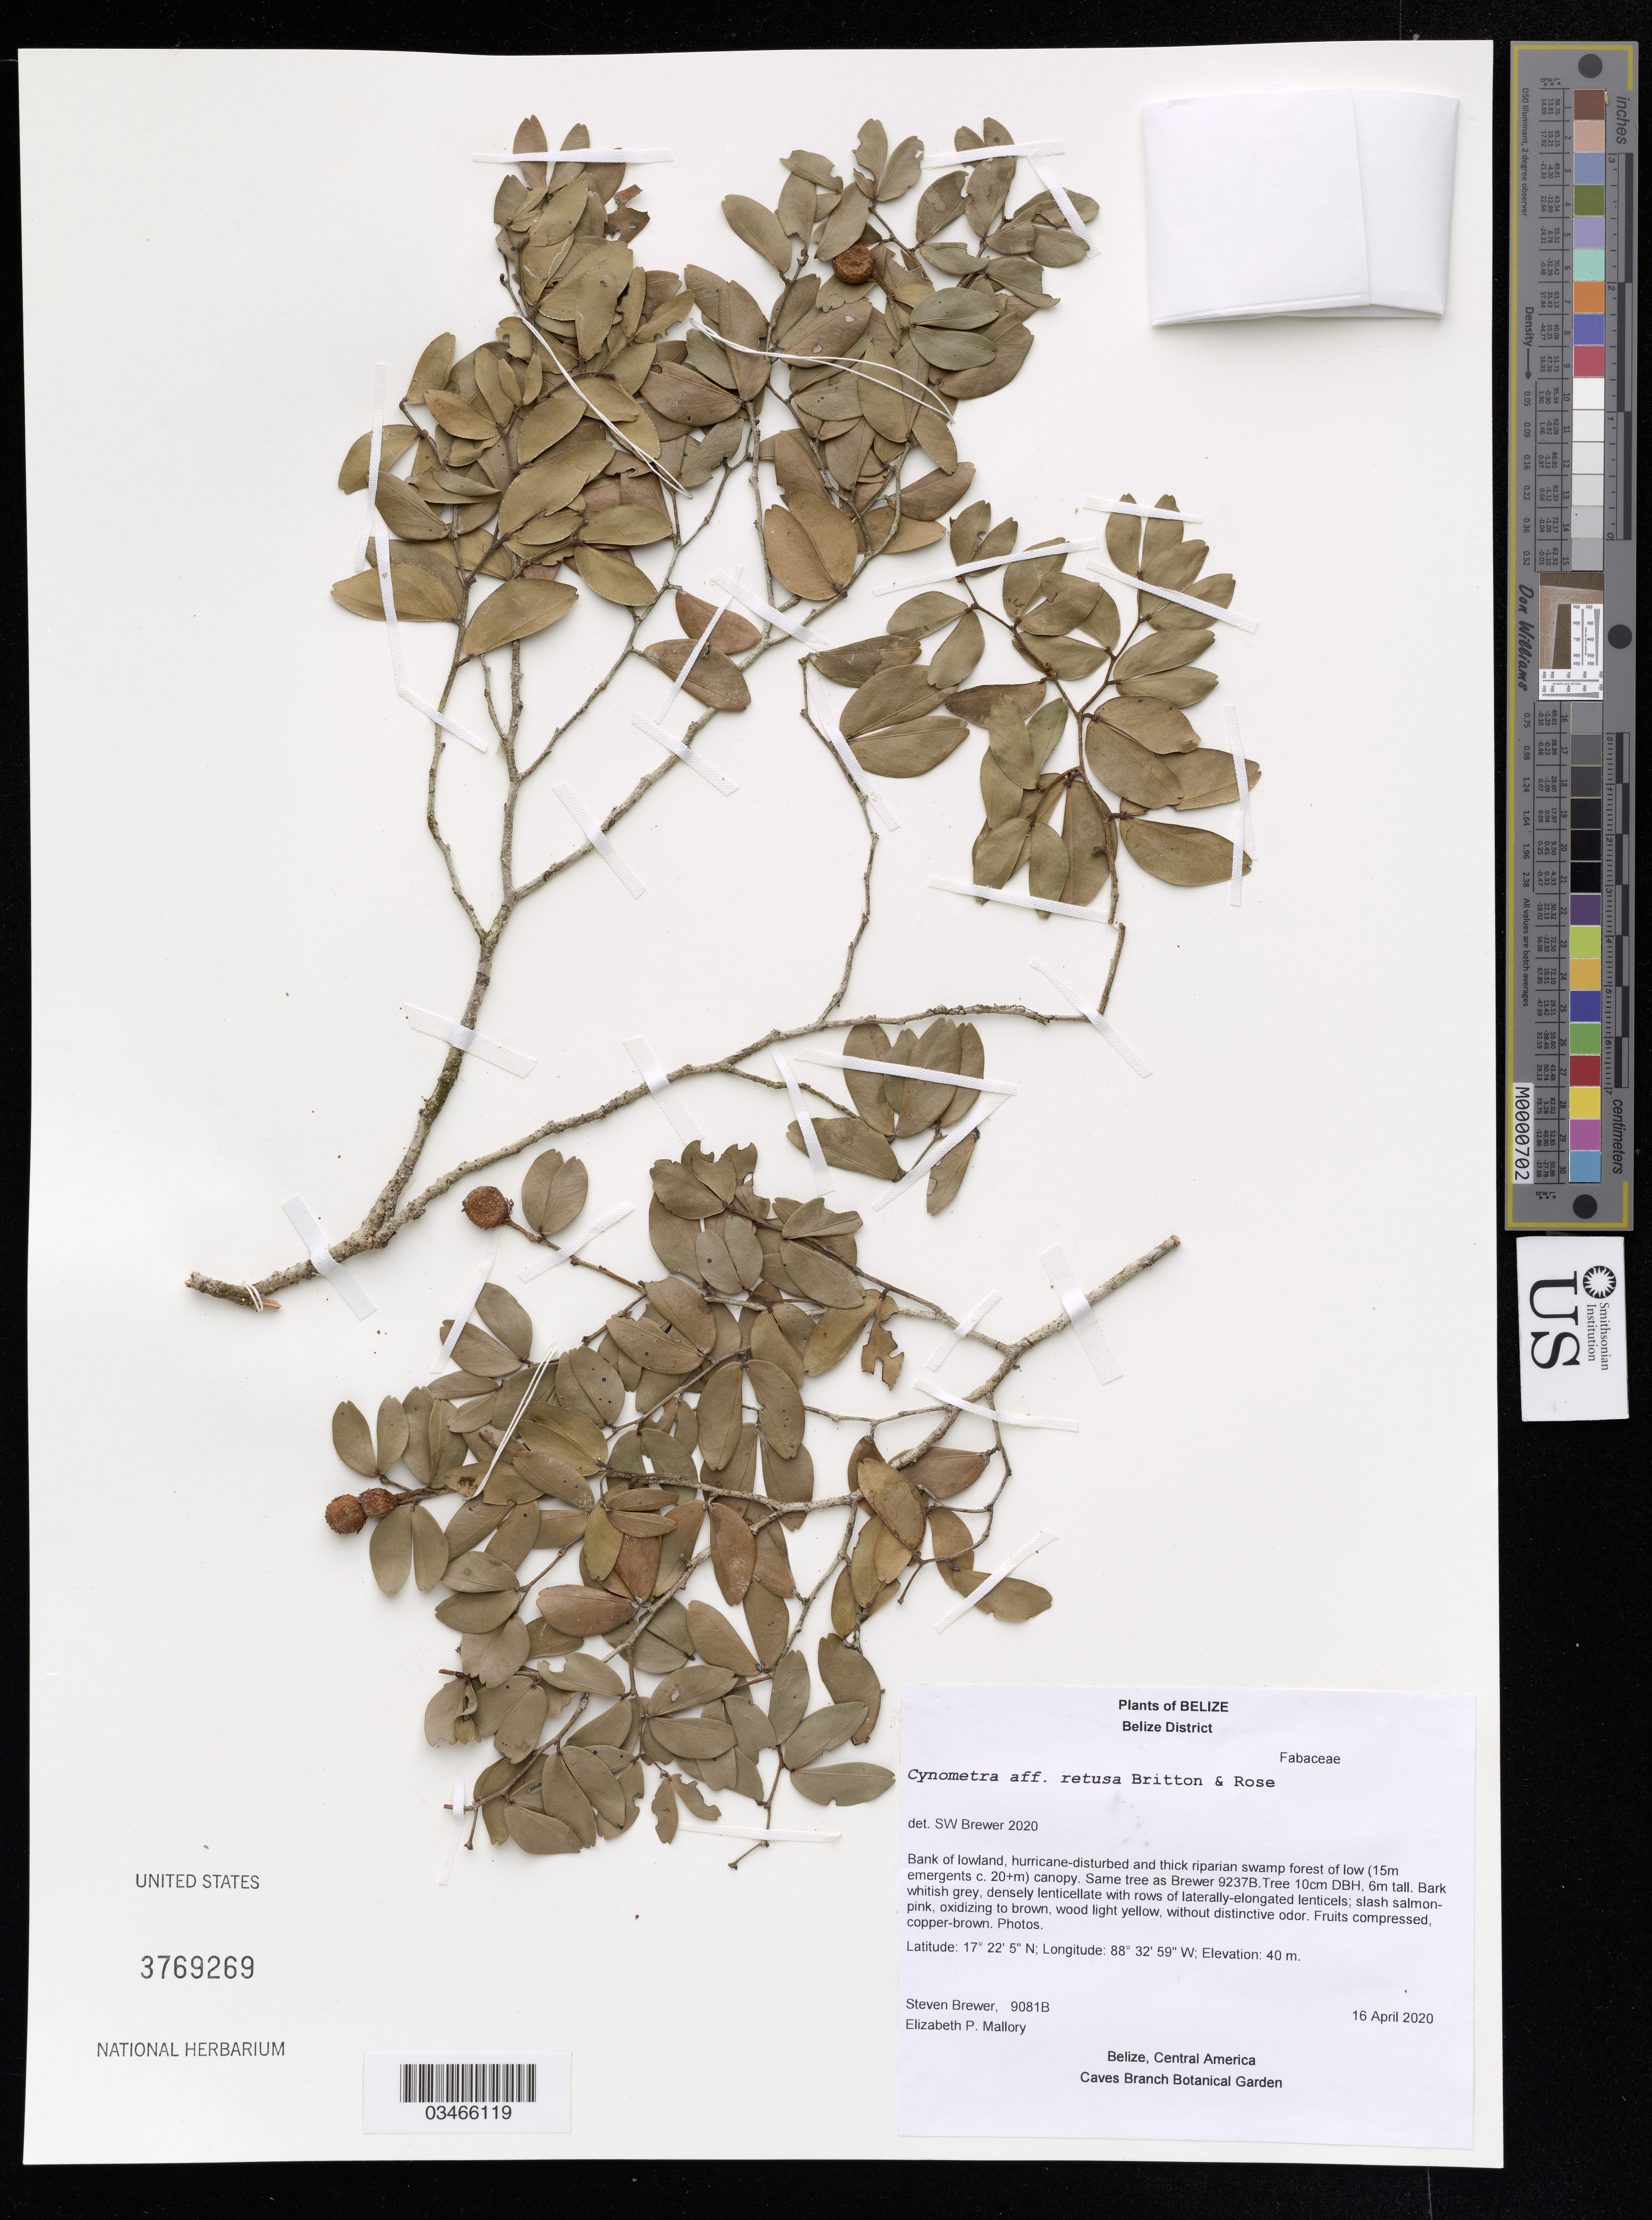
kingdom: Plantae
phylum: Tracheophyta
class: Magnoliopsida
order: Fabales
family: Fabaceae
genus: Cynometra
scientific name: Cynometra retusa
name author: Britton & Rose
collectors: S. Brewer & E. Mallory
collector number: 9081B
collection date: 2020-04-16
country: Belize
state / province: Belize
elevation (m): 40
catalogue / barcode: US 3769269